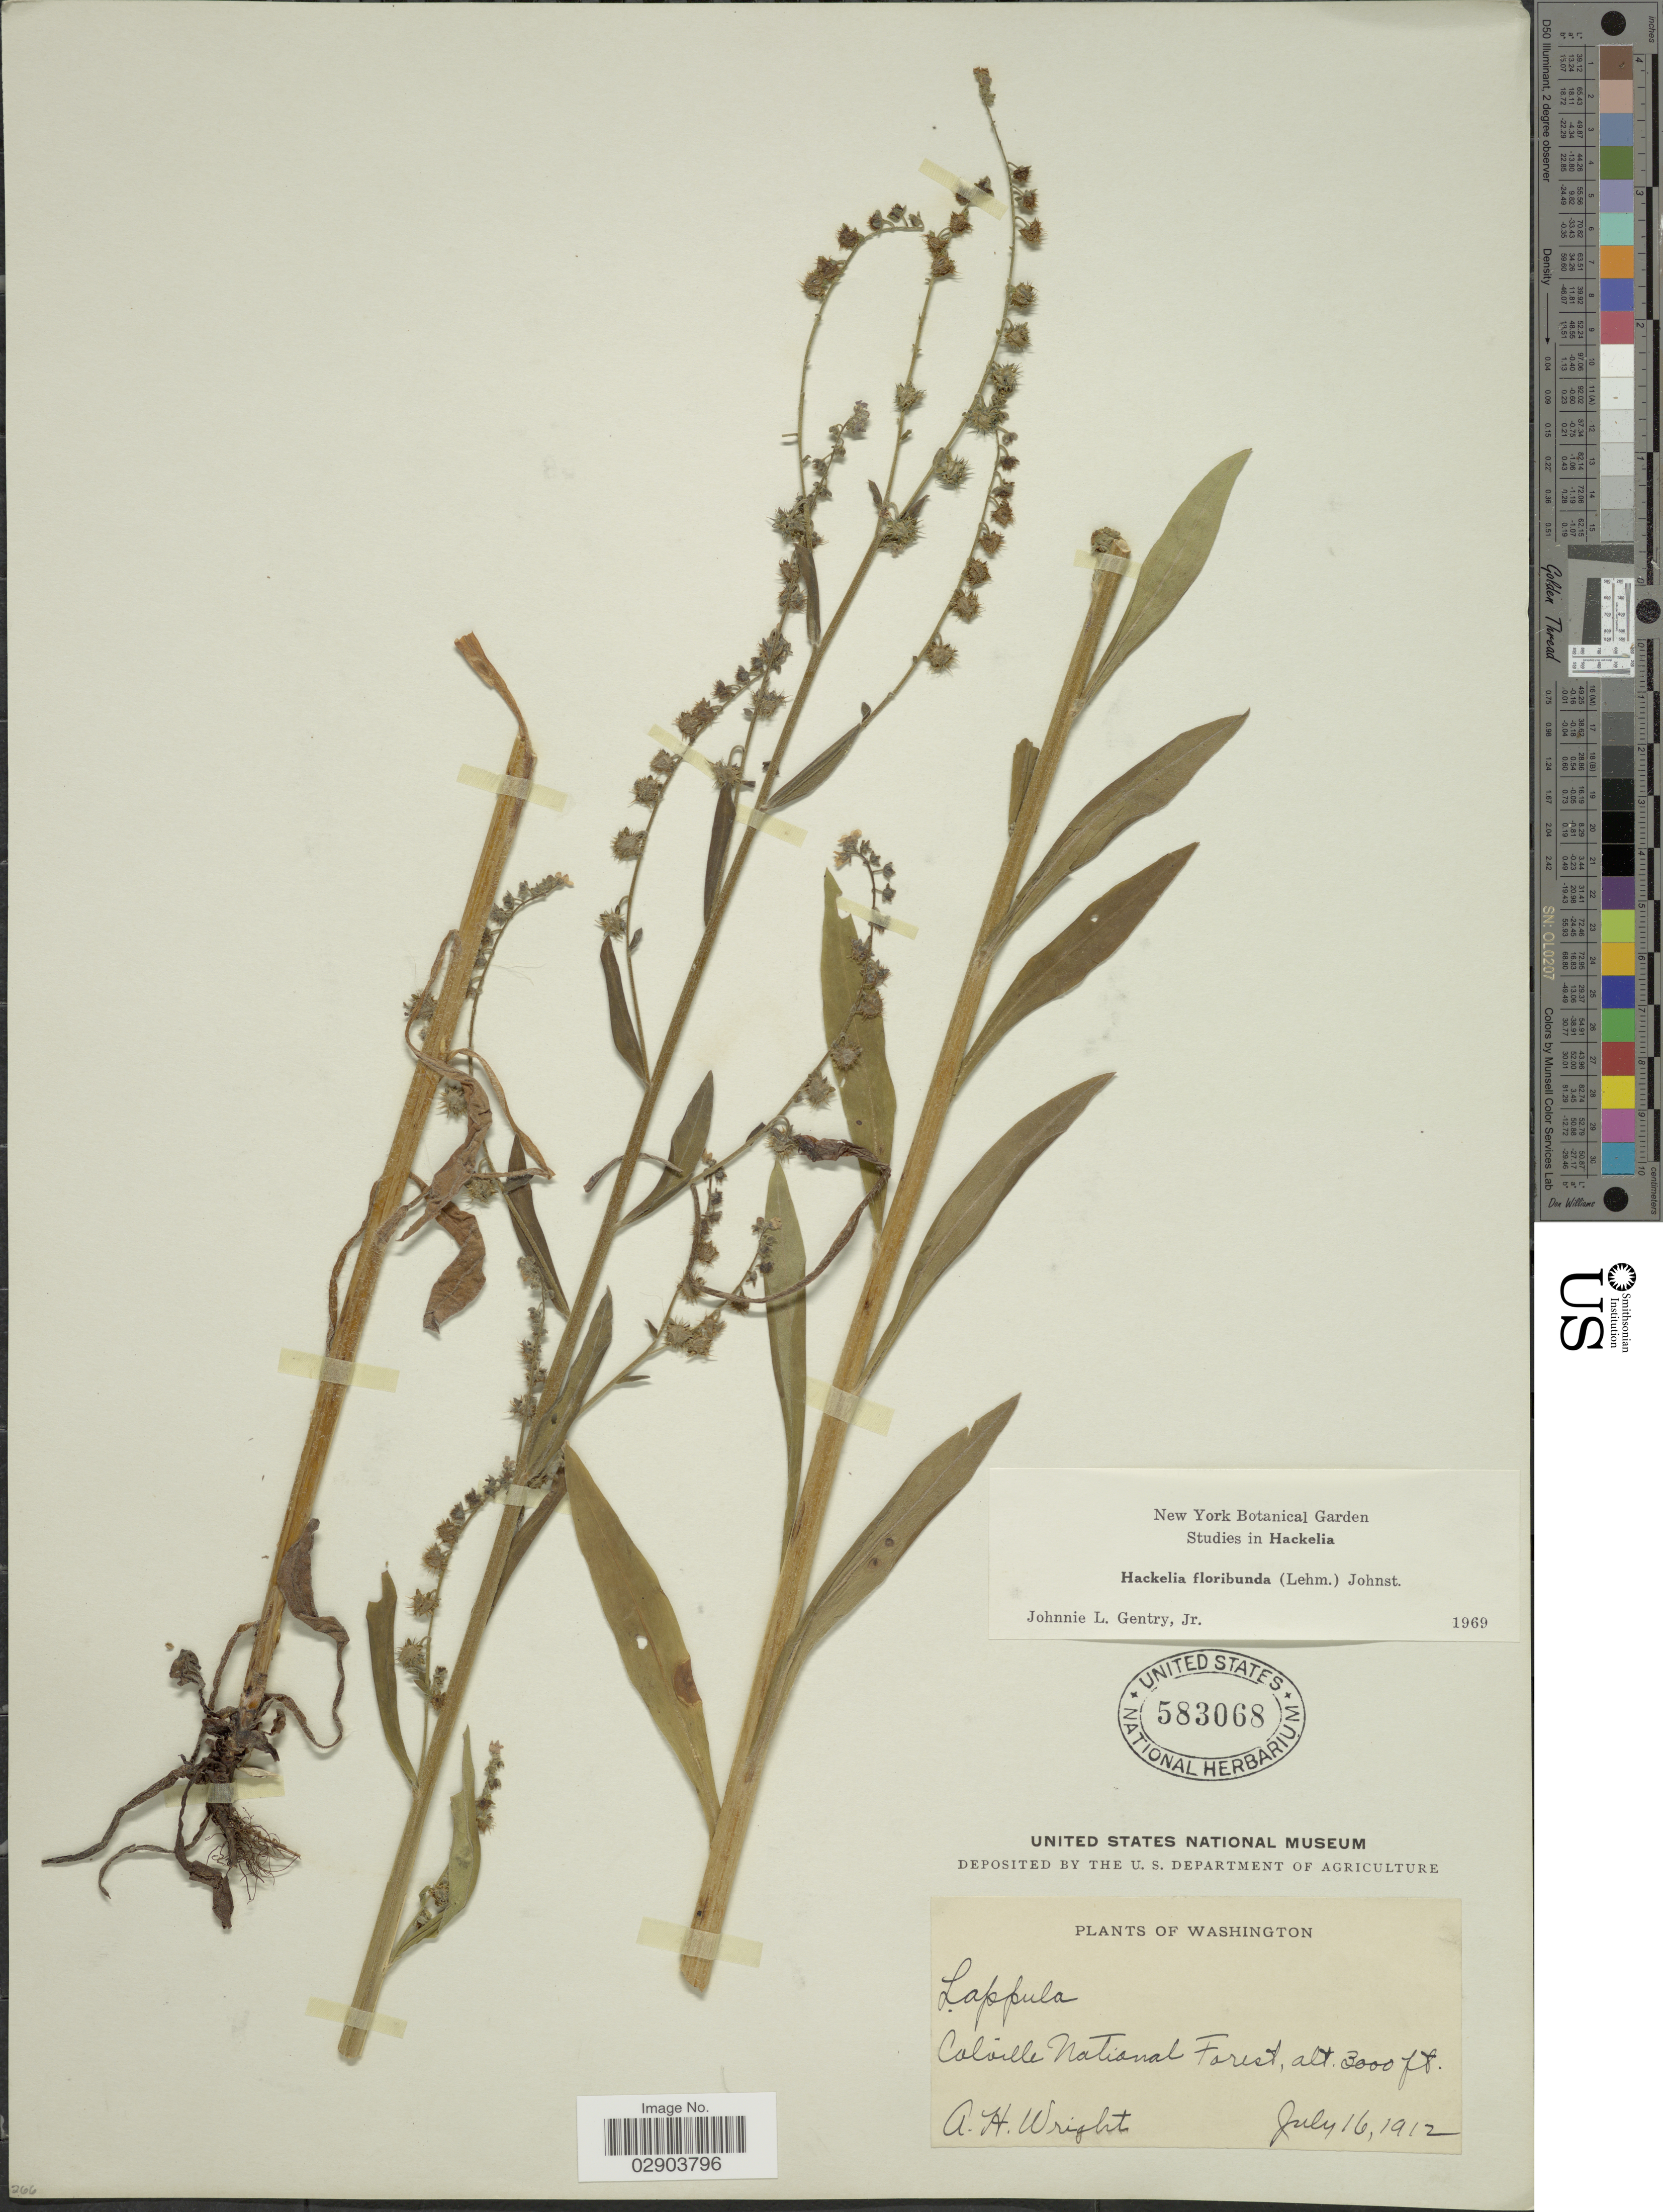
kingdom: Plantae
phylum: Tracheophyta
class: Magnoliopsida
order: Boraginales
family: Boraginaceae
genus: Hackelia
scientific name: Hackelia floribunda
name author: (Lehm.) I.M. Johnst.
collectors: A. Wright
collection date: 1912-07-16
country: United States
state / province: Washington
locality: Colville National Forest.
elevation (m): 914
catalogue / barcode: US 583068